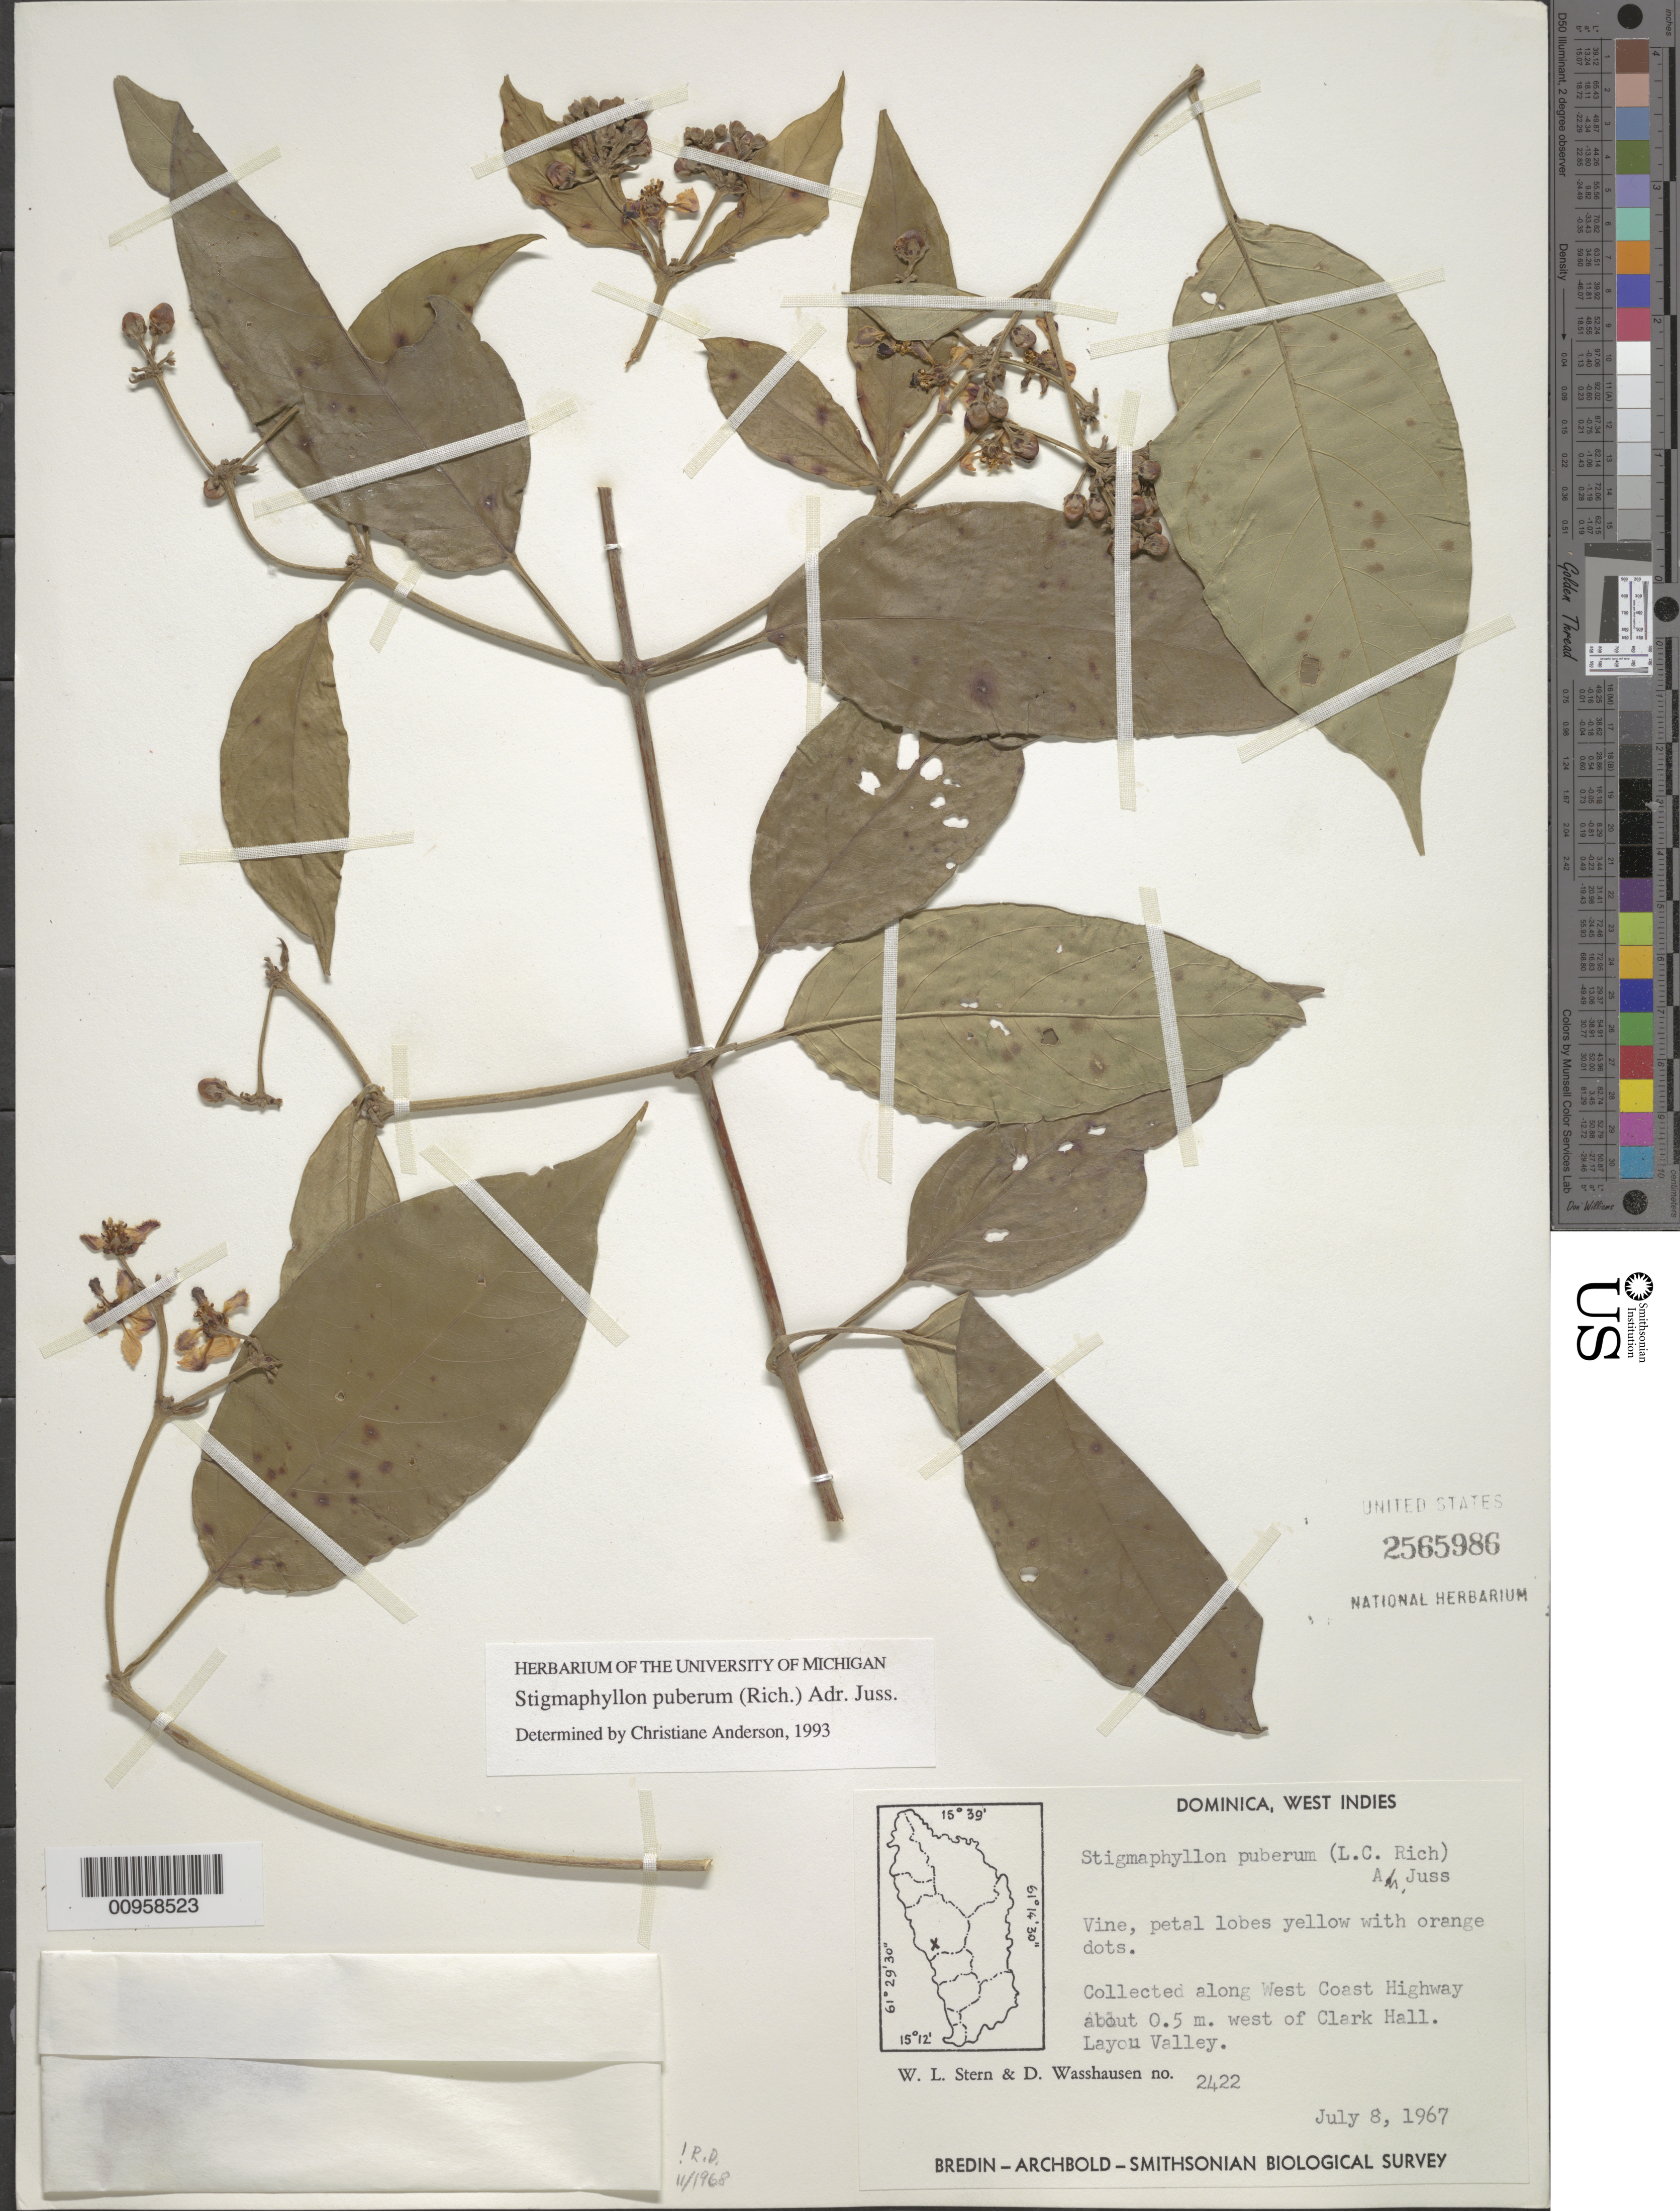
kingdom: Plantae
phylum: Tracheophyta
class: Magnoliopsida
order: Malpighiales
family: Malpighiaceae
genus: Stigmaphyllon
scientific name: Stigmaphyllon puberum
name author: (Rich.) A. Juss.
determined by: Anderson, C.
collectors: W. L. Stern & D. Washausen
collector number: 2422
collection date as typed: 08 Jul 1967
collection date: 1967-07-08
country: Dominica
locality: Along West Coast Highway about 0.5m west of Clark Hill, Layou Valley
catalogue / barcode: US 2565986